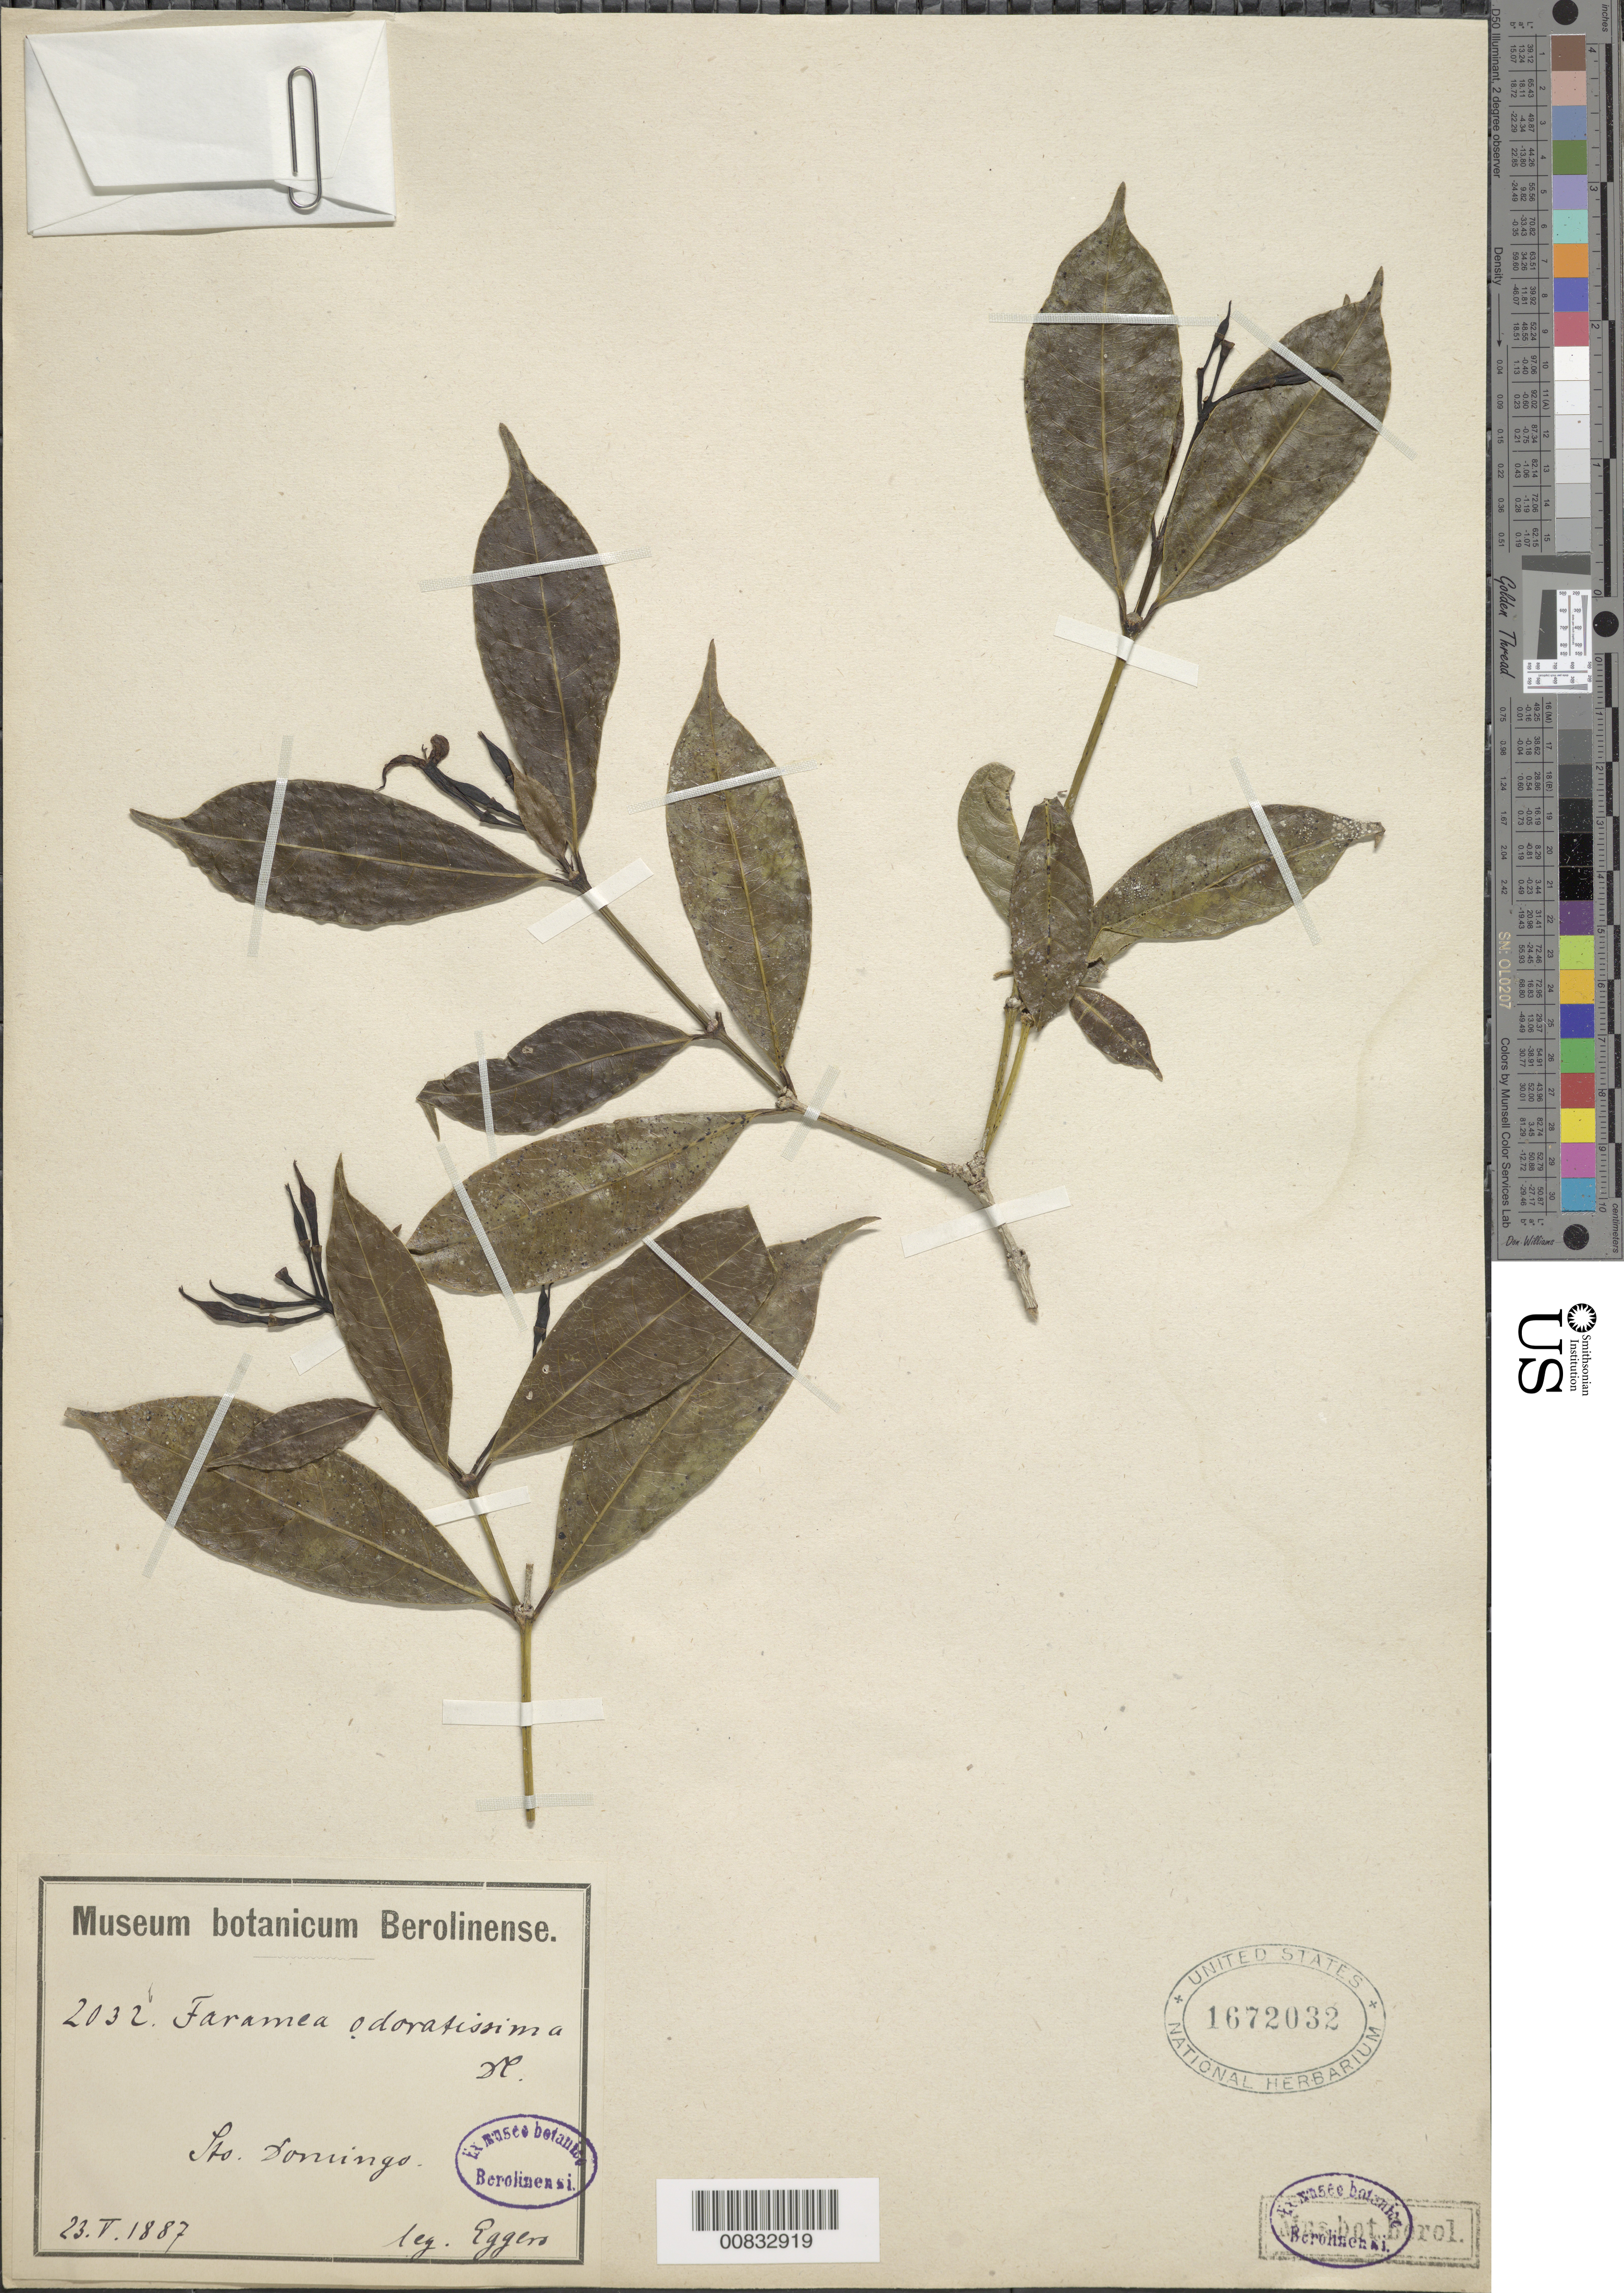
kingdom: Plantae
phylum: Tracheophyta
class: Magnoliopsida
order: Gentianales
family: Rubiaceae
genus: Faramea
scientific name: Faramea occidentalis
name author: (L.) A. Rich.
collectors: H. F. A. von Eggers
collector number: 2032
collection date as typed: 23 May 1887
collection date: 1887-05-23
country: Dominican Republic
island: Hispaniola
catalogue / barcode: US 1672032